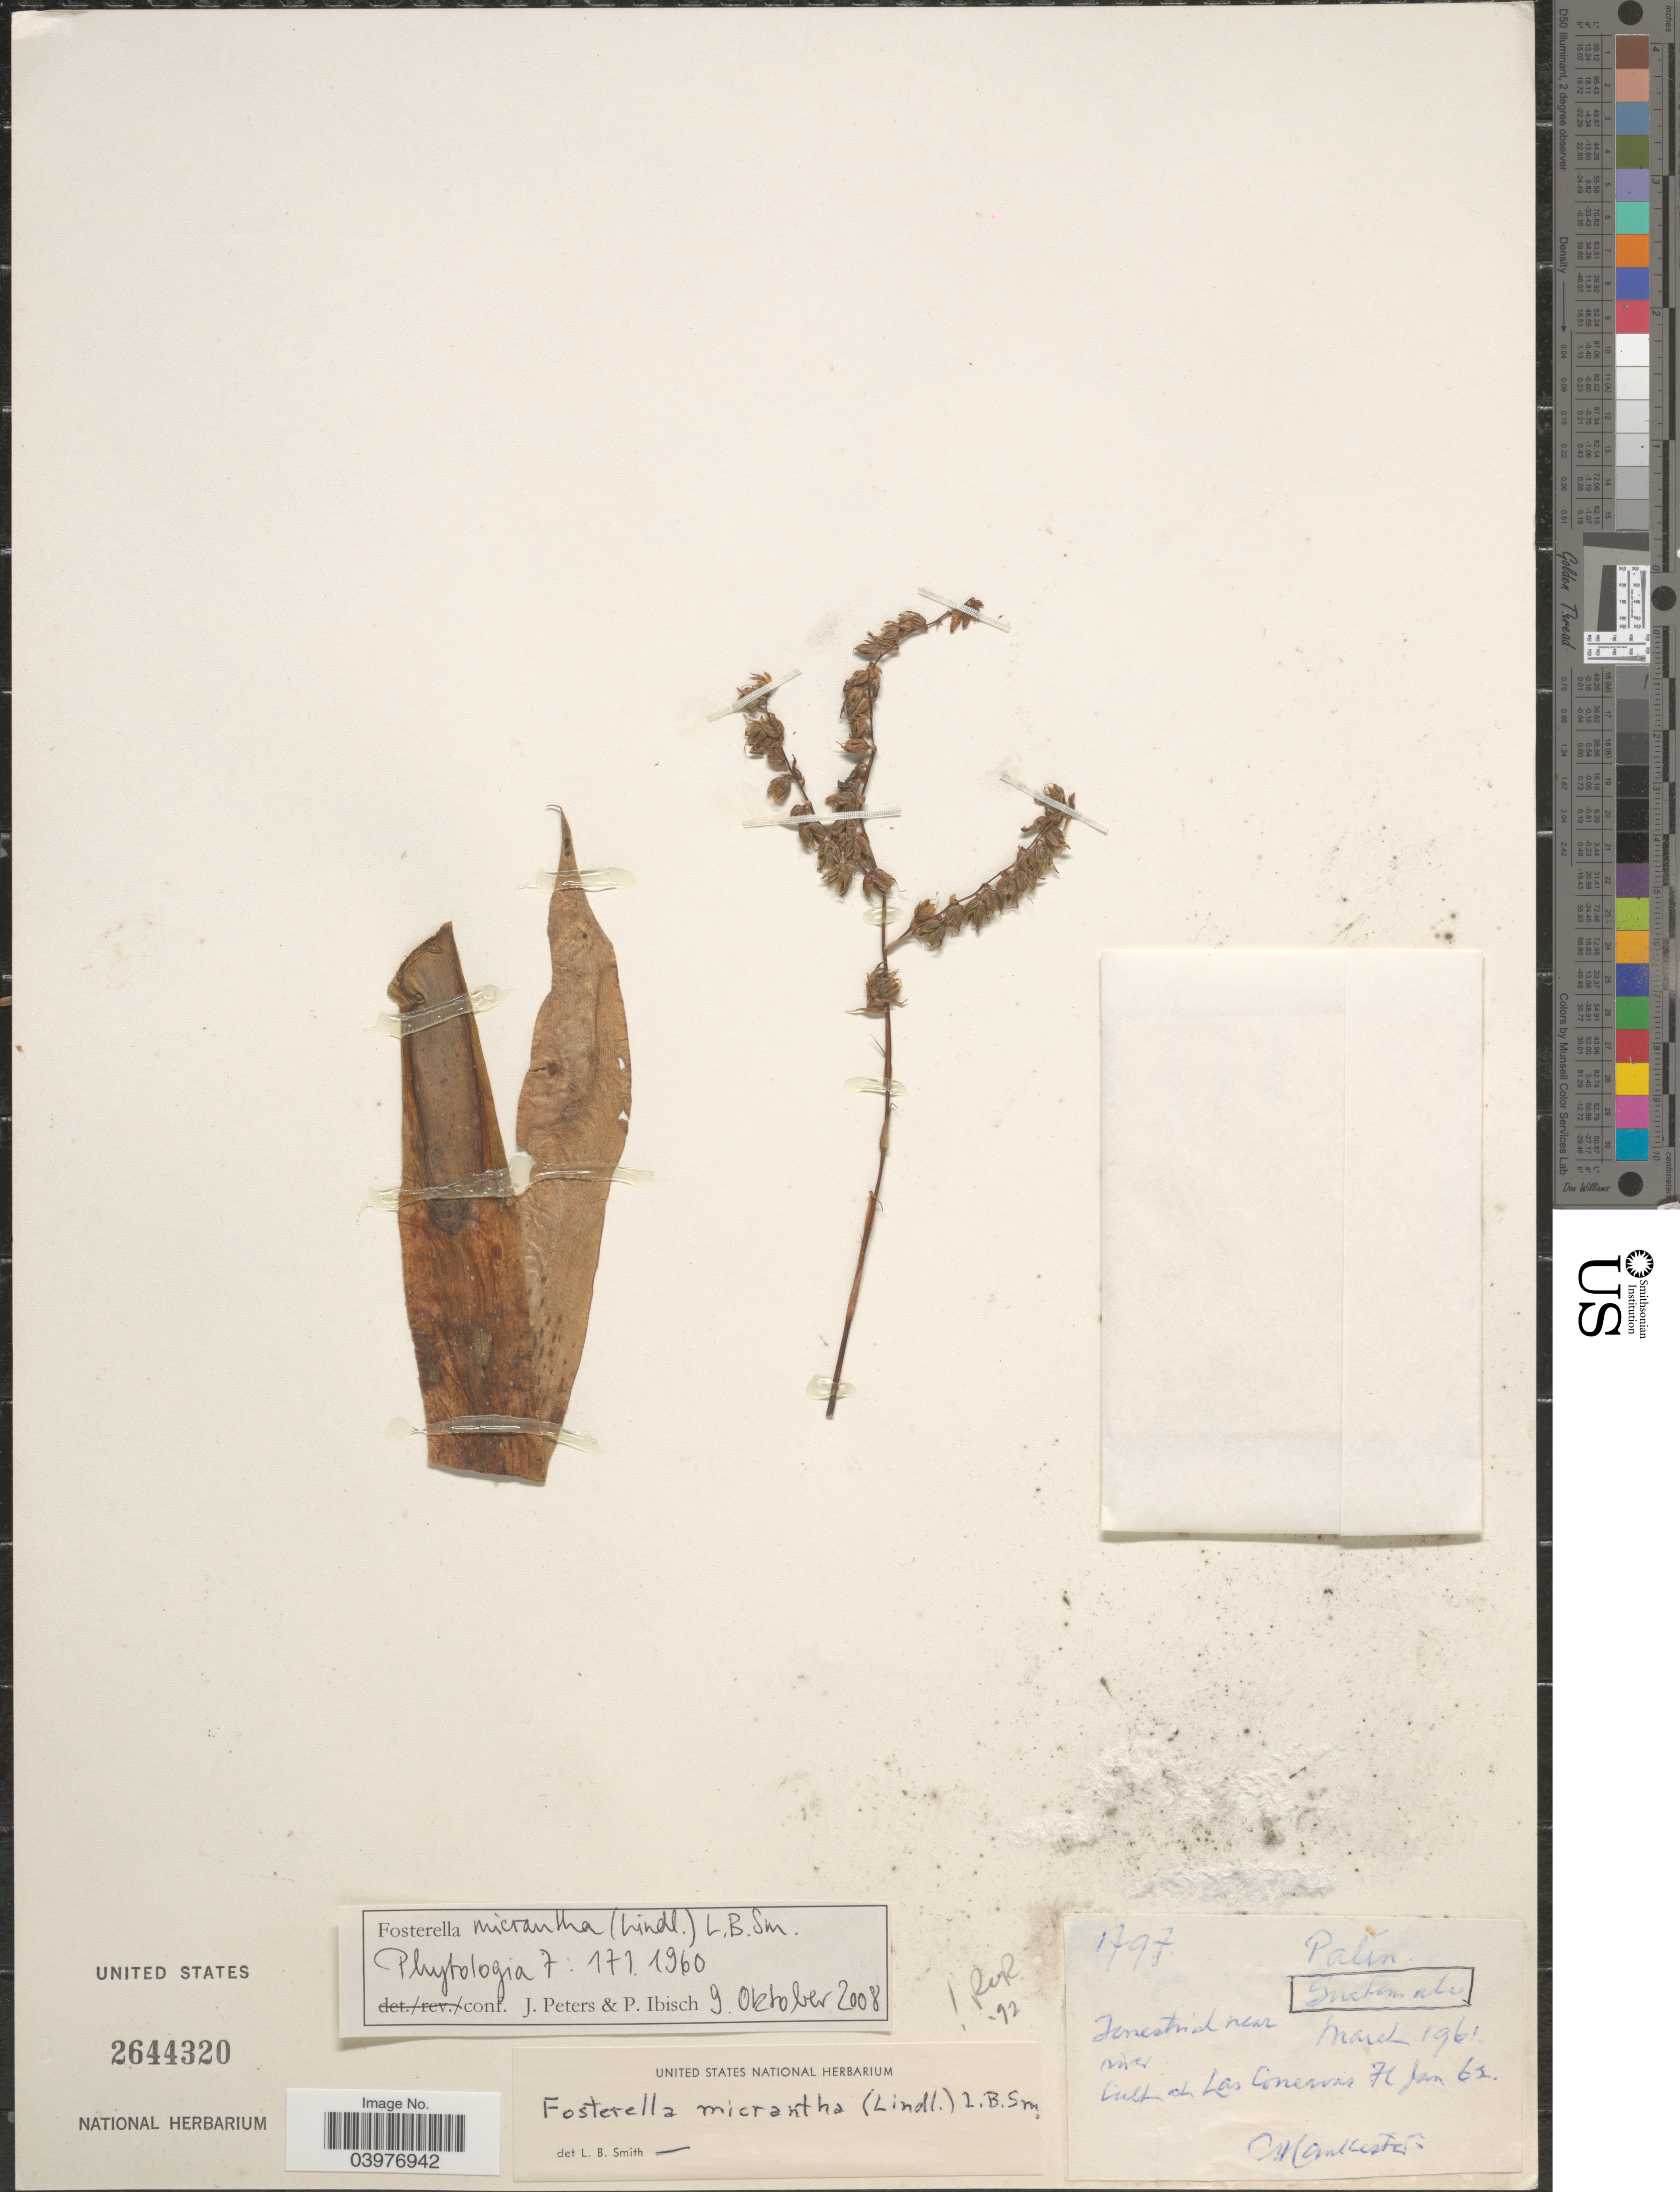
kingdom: Plantae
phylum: Tracheophyta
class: Liliopsida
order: Poales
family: Bromeliaceae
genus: Fosterella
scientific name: Fosterella micrantha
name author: (Lindl.) L.B. Sm.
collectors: C. H. Lankester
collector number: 1797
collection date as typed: Transcribed d/m/y: /1/62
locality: At Las Conervas. [interpreted]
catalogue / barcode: US 2644320